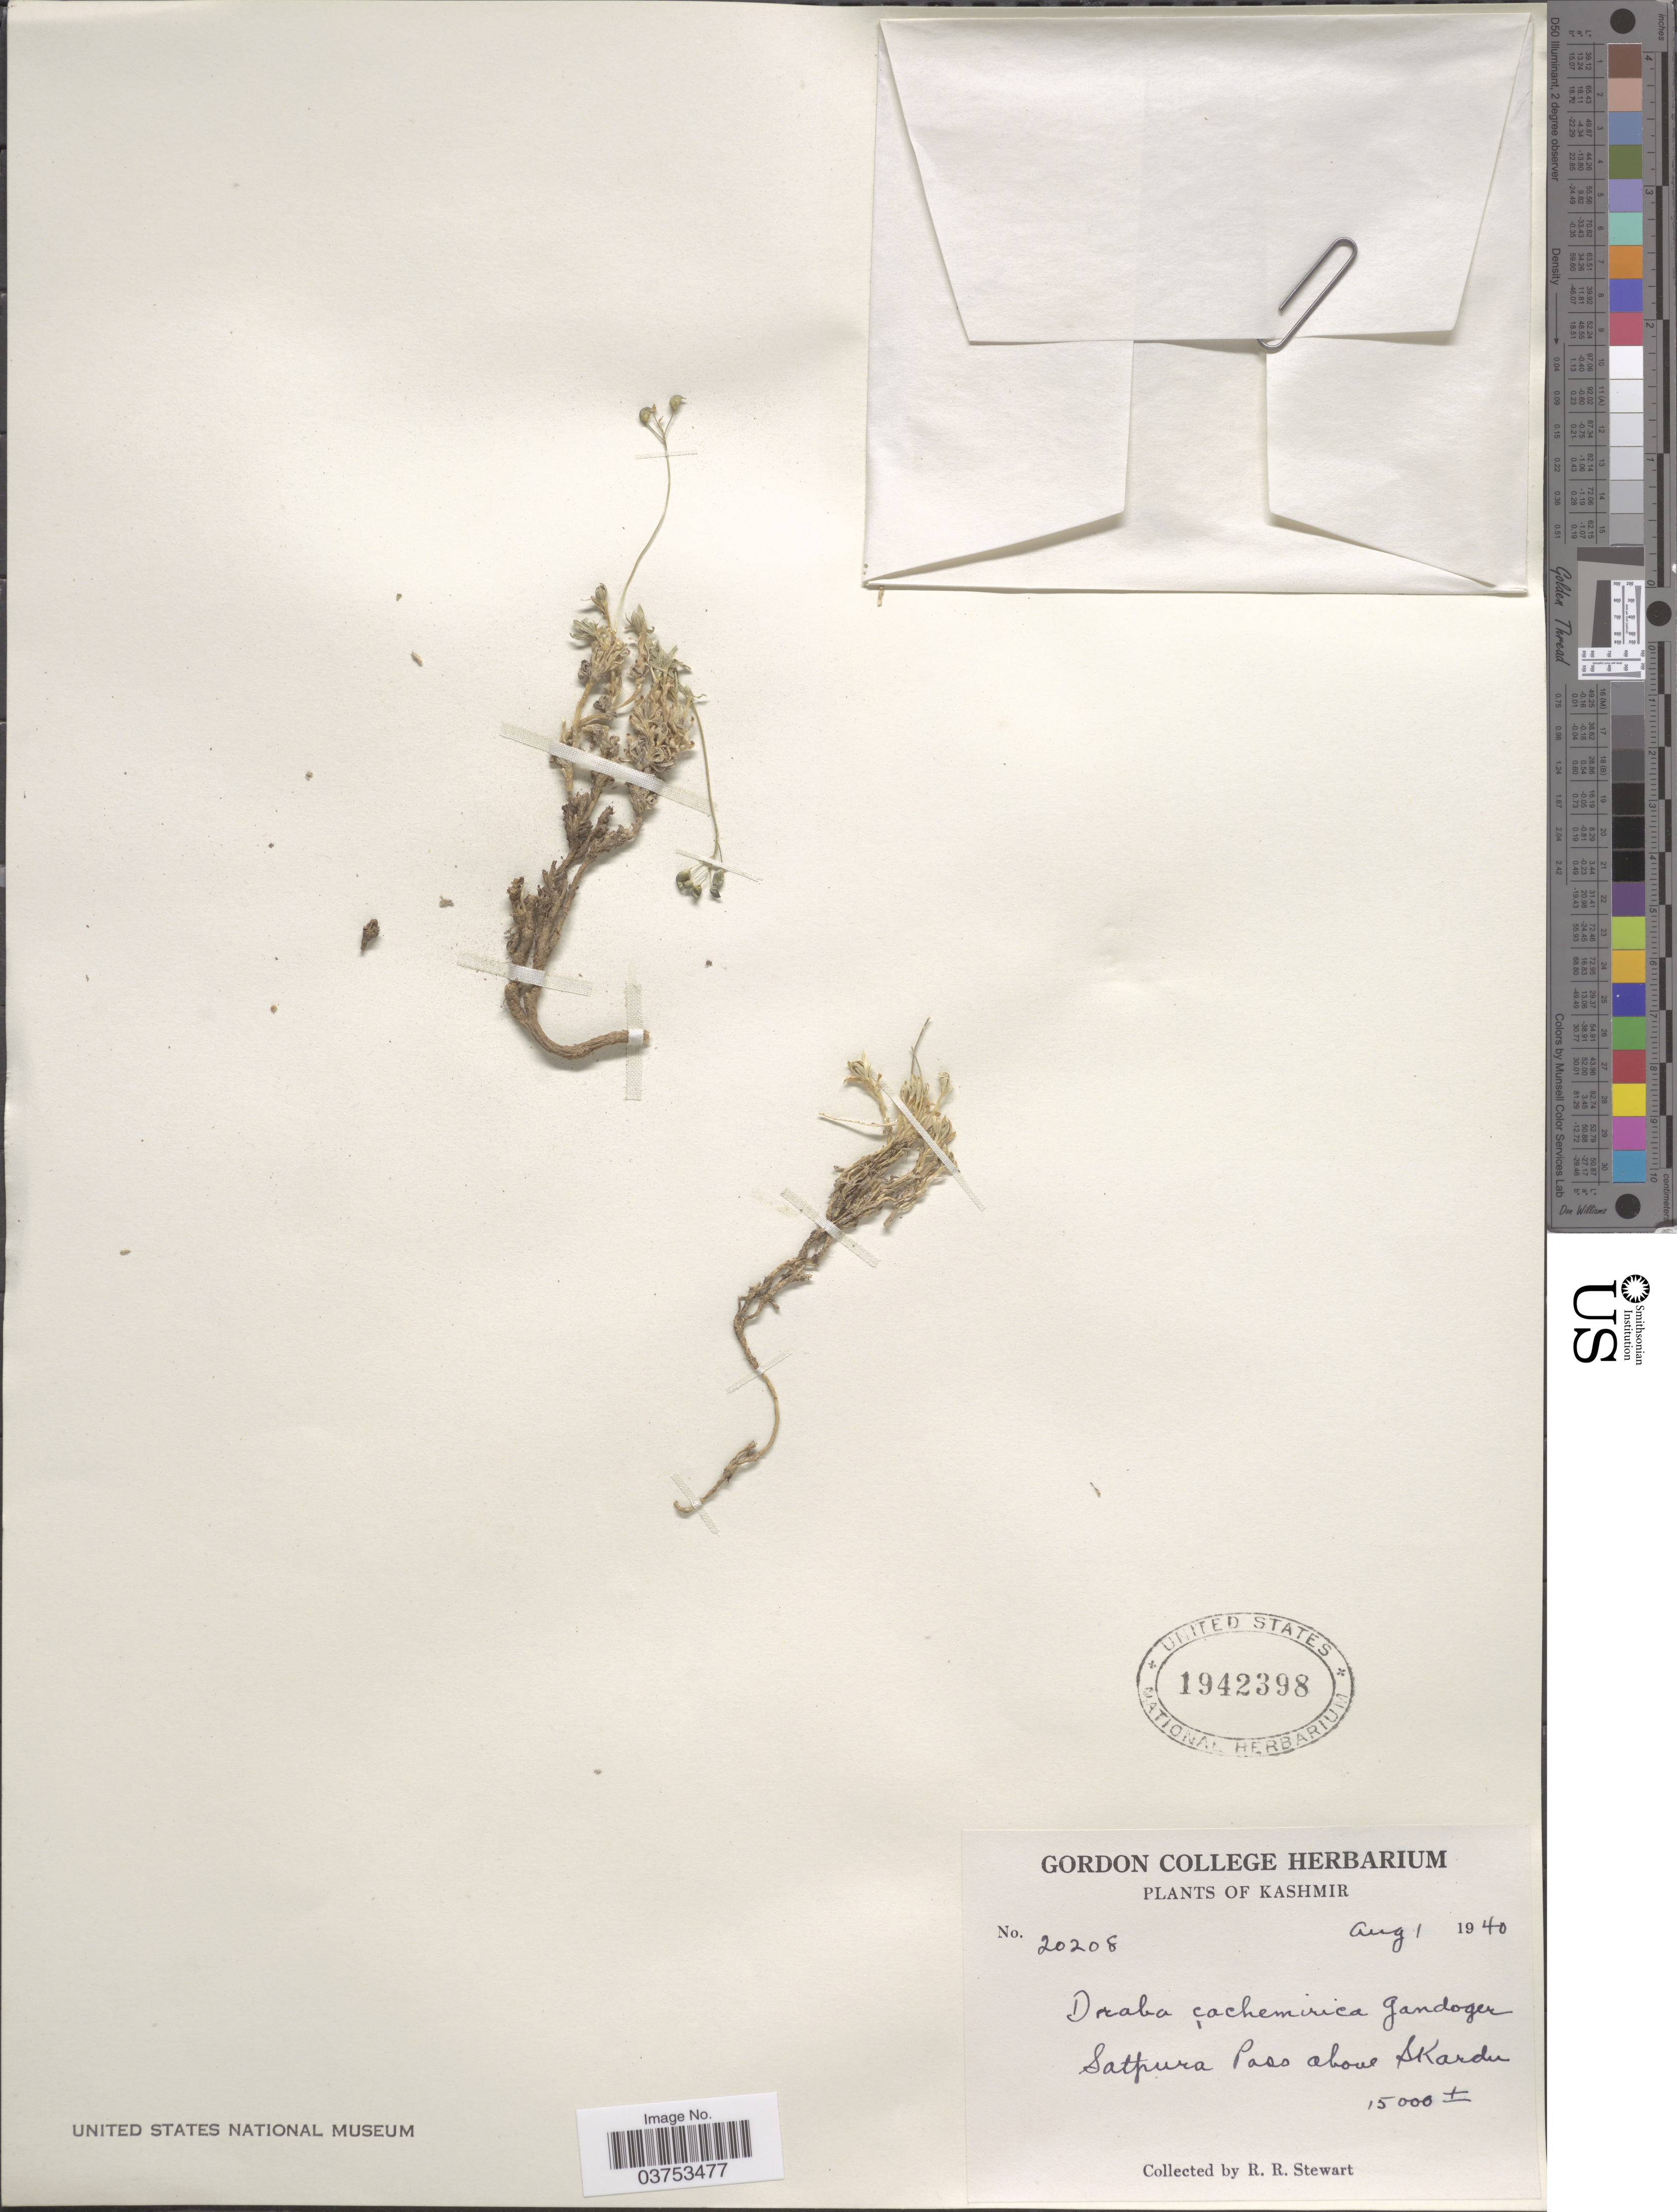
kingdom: Plantae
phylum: Tracheophyta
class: Magnoliopsida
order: Brassicales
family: Brassicaceae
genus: Draba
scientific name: Draba cachemirica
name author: Gand.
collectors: R. Stewart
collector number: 20208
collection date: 1940-08-01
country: India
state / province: Jammu and Kashmir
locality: Kashmir. Satpura Pass above Skardu.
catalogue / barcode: US 1942398